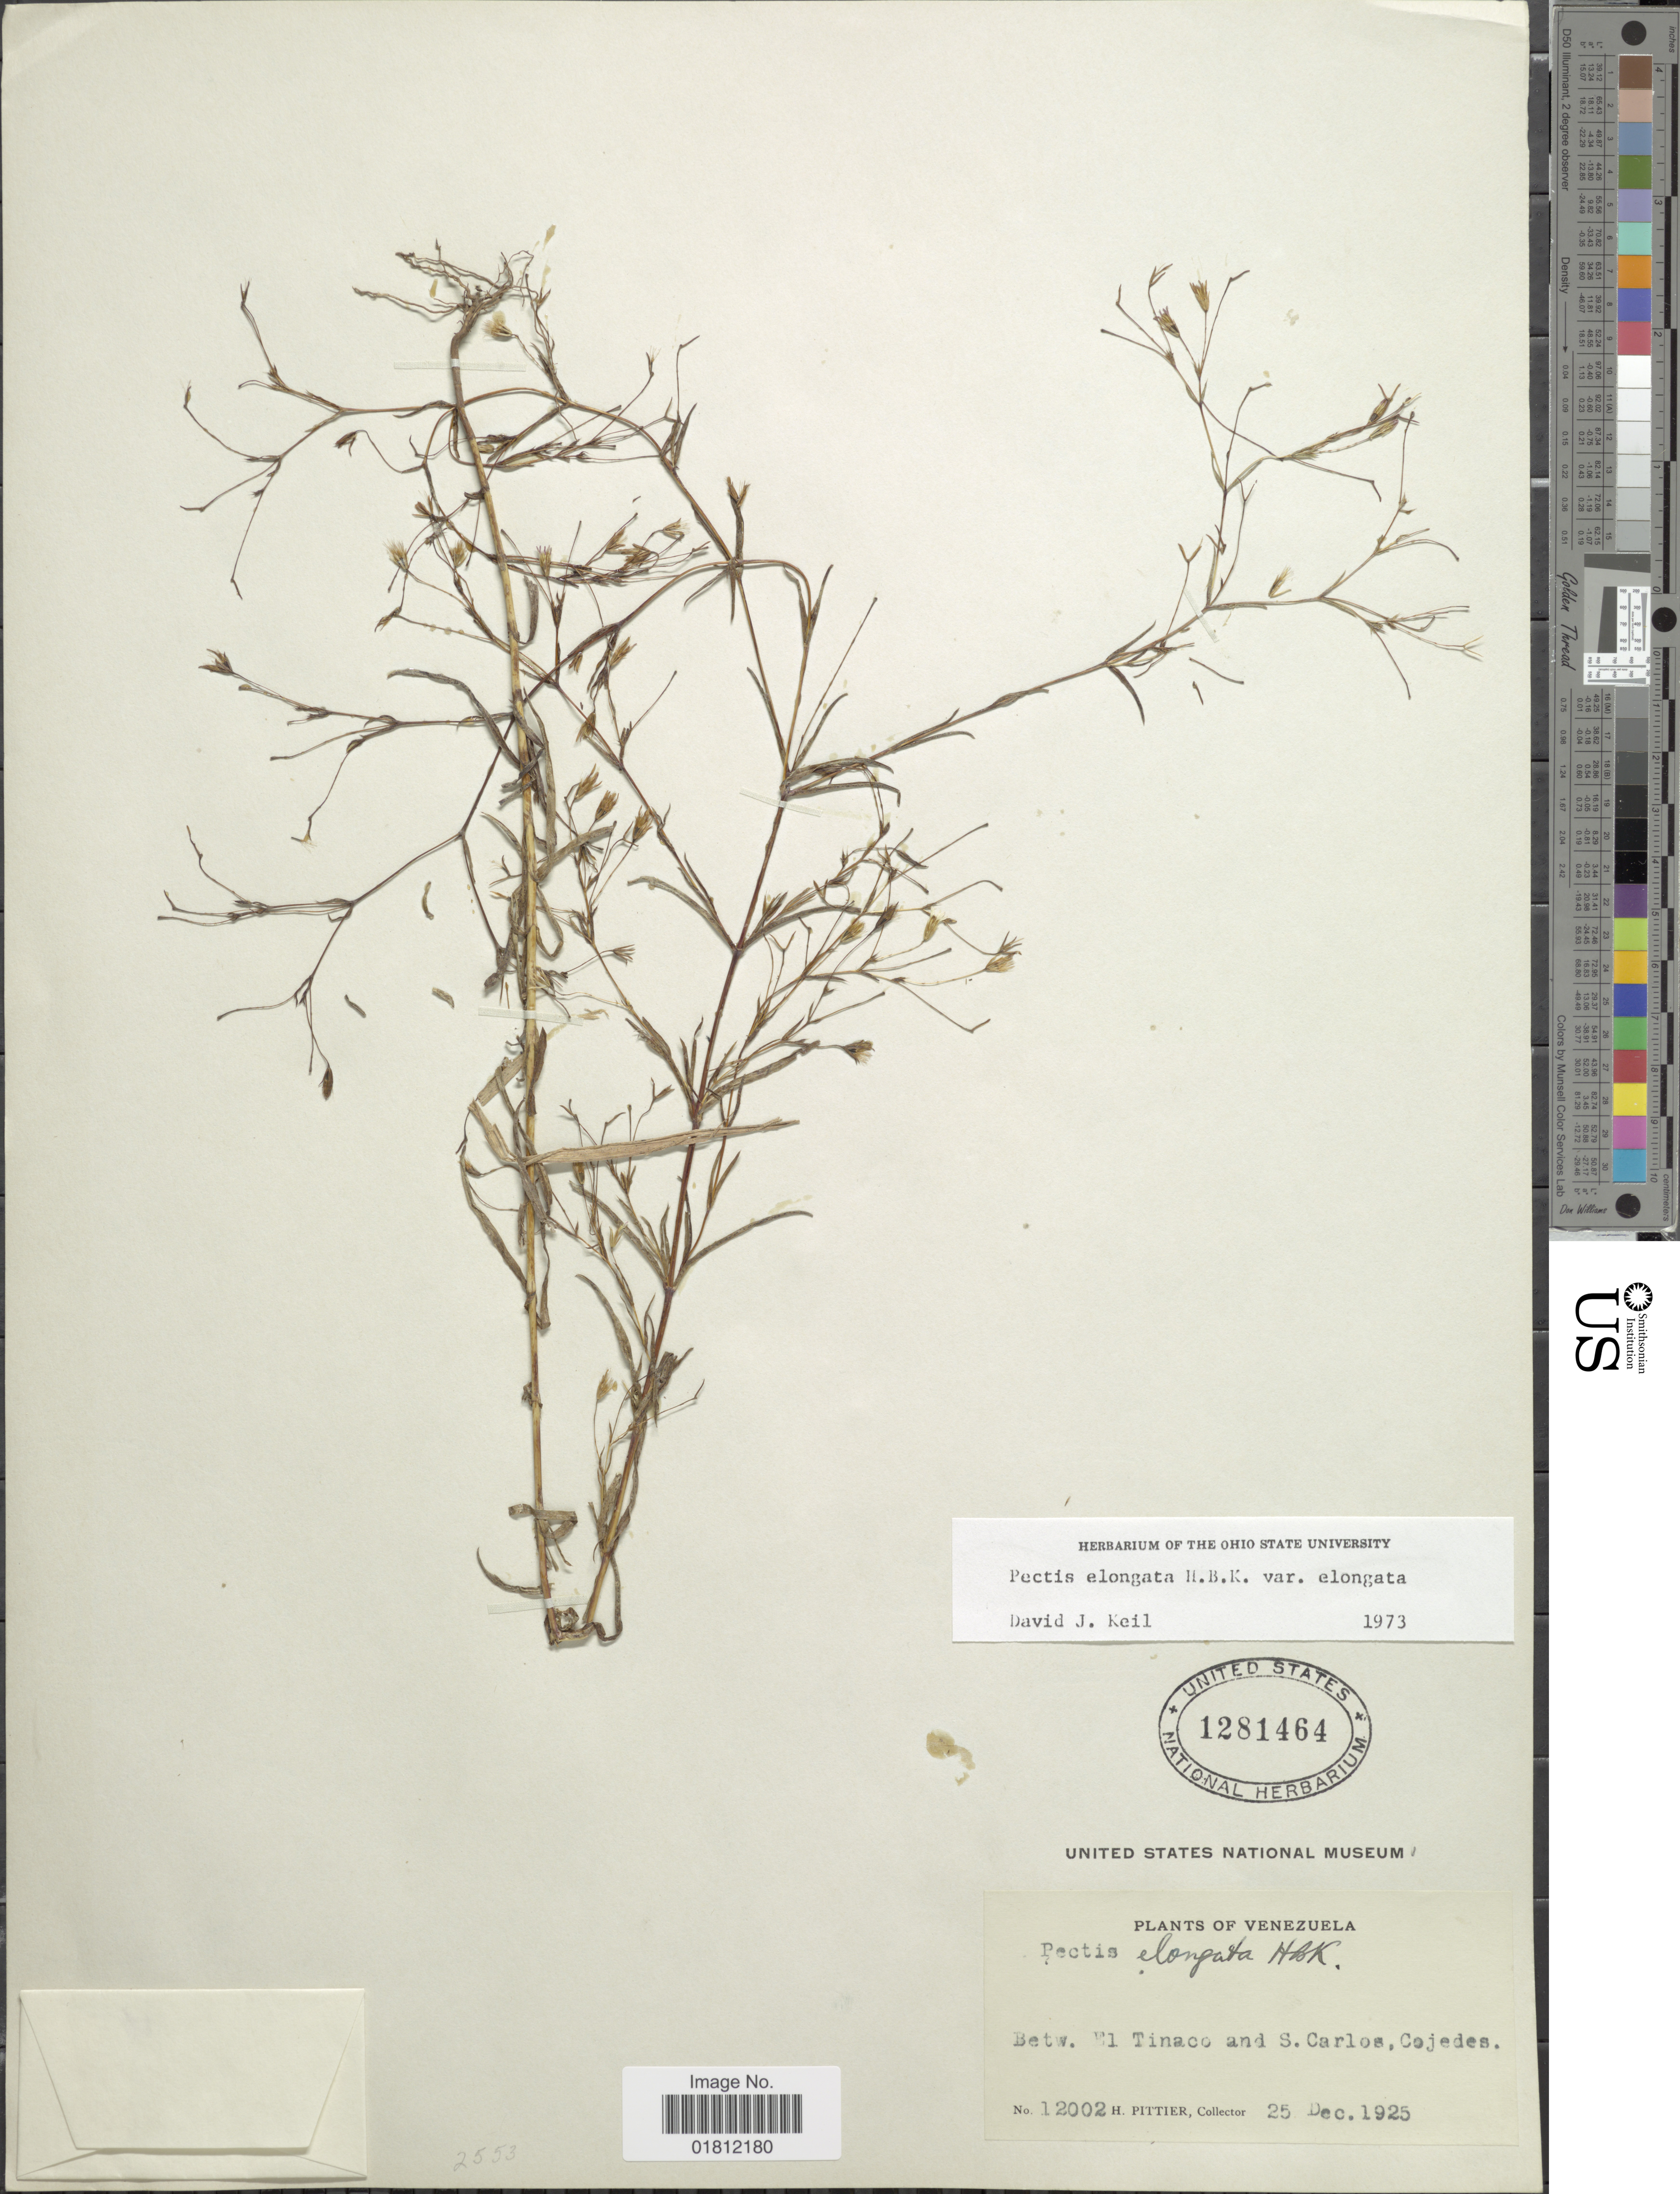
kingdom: Plantae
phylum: Tracheophyta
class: Magnoliopsida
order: Asterales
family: Asteraceae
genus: Pectis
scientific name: Pectis elongata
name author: Kunth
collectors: H. F. Pittier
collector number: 12002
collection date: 1925-12-25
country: Venezuela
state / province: Cojedes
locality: Betw. El Tinaco and S. Carlos, Cojedes.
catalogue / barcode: US 1281464